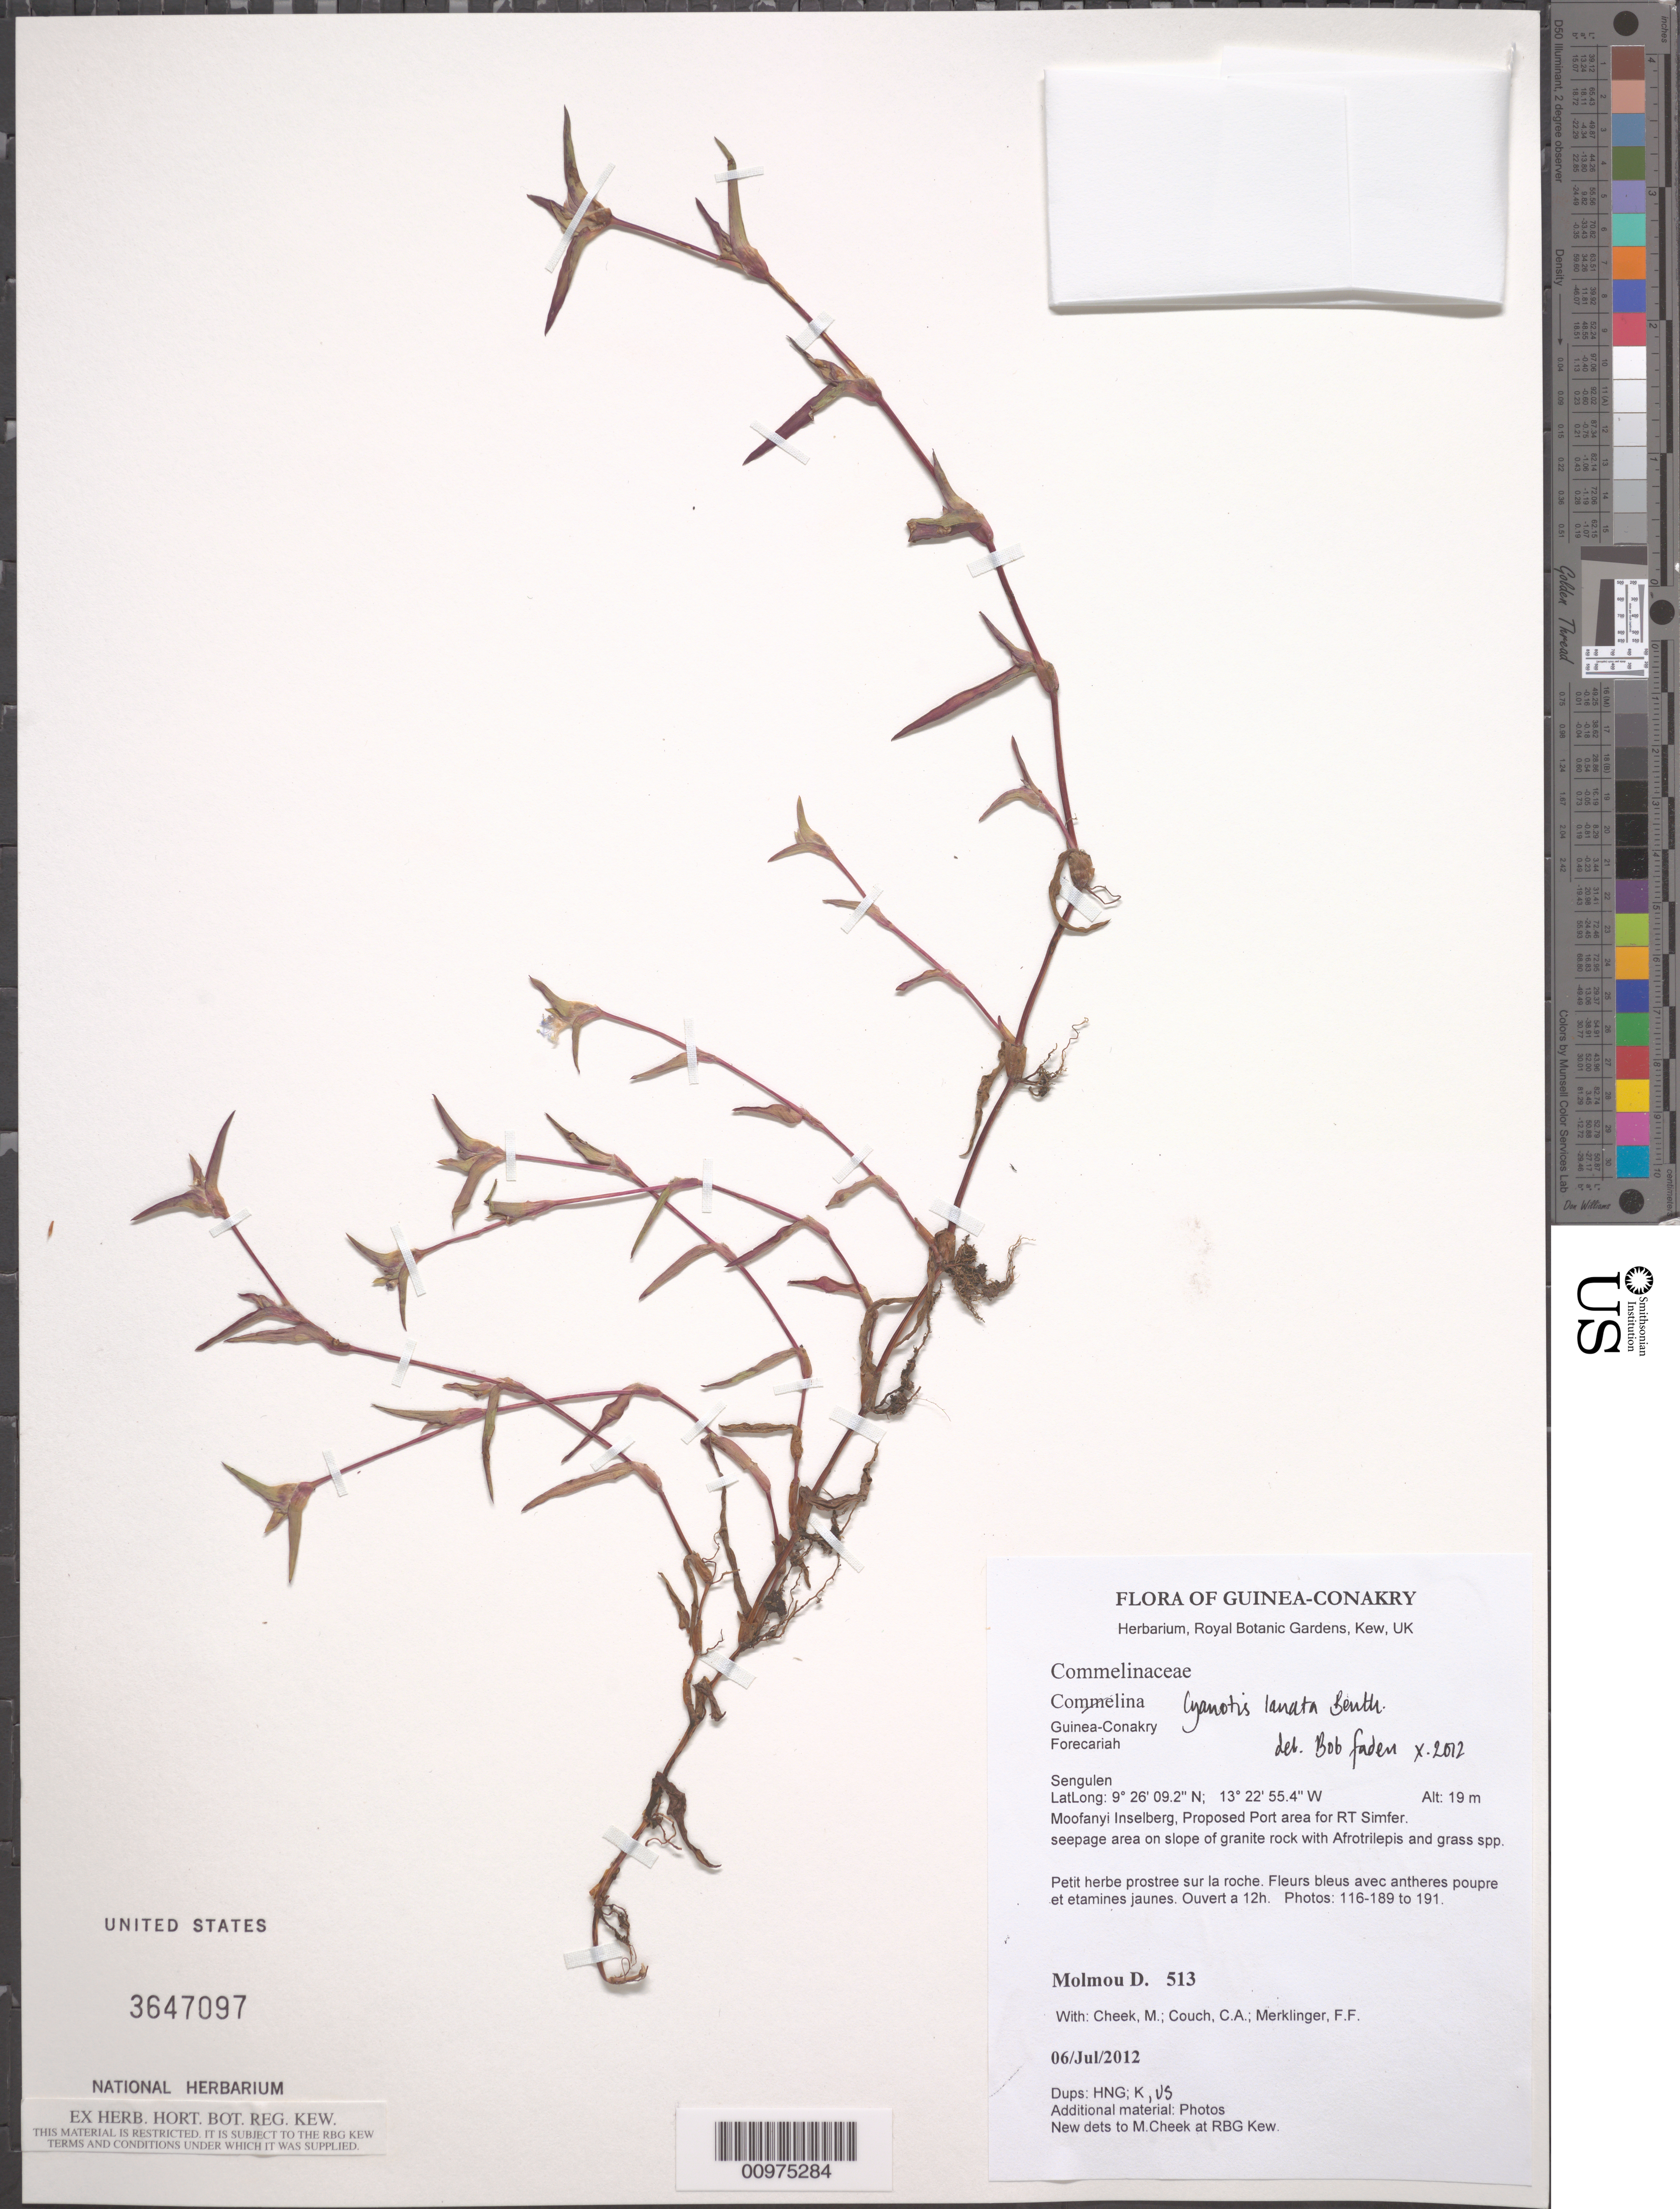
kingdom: Plantae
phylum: Tracheophyta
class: Liliopsida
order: Commelinales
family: Commelinaceae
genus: Cyanotis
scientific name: Cyanotis lanata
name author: Benth.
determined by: Faden, Robert B., (US), Smithsonian Institution - National Museum of Natural History (UNITED STATES)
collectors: D. Molmou et al.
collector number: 513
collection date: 2012-07-06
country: Guinea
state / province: Kindia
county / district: Forecariah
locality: Moofanyi Inselberg, Proposed Port area for RT Simfer.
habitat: seepage area on slope of granite rock with Afrotrilepis and grass spp.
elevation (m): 19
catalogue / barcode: US 3647097